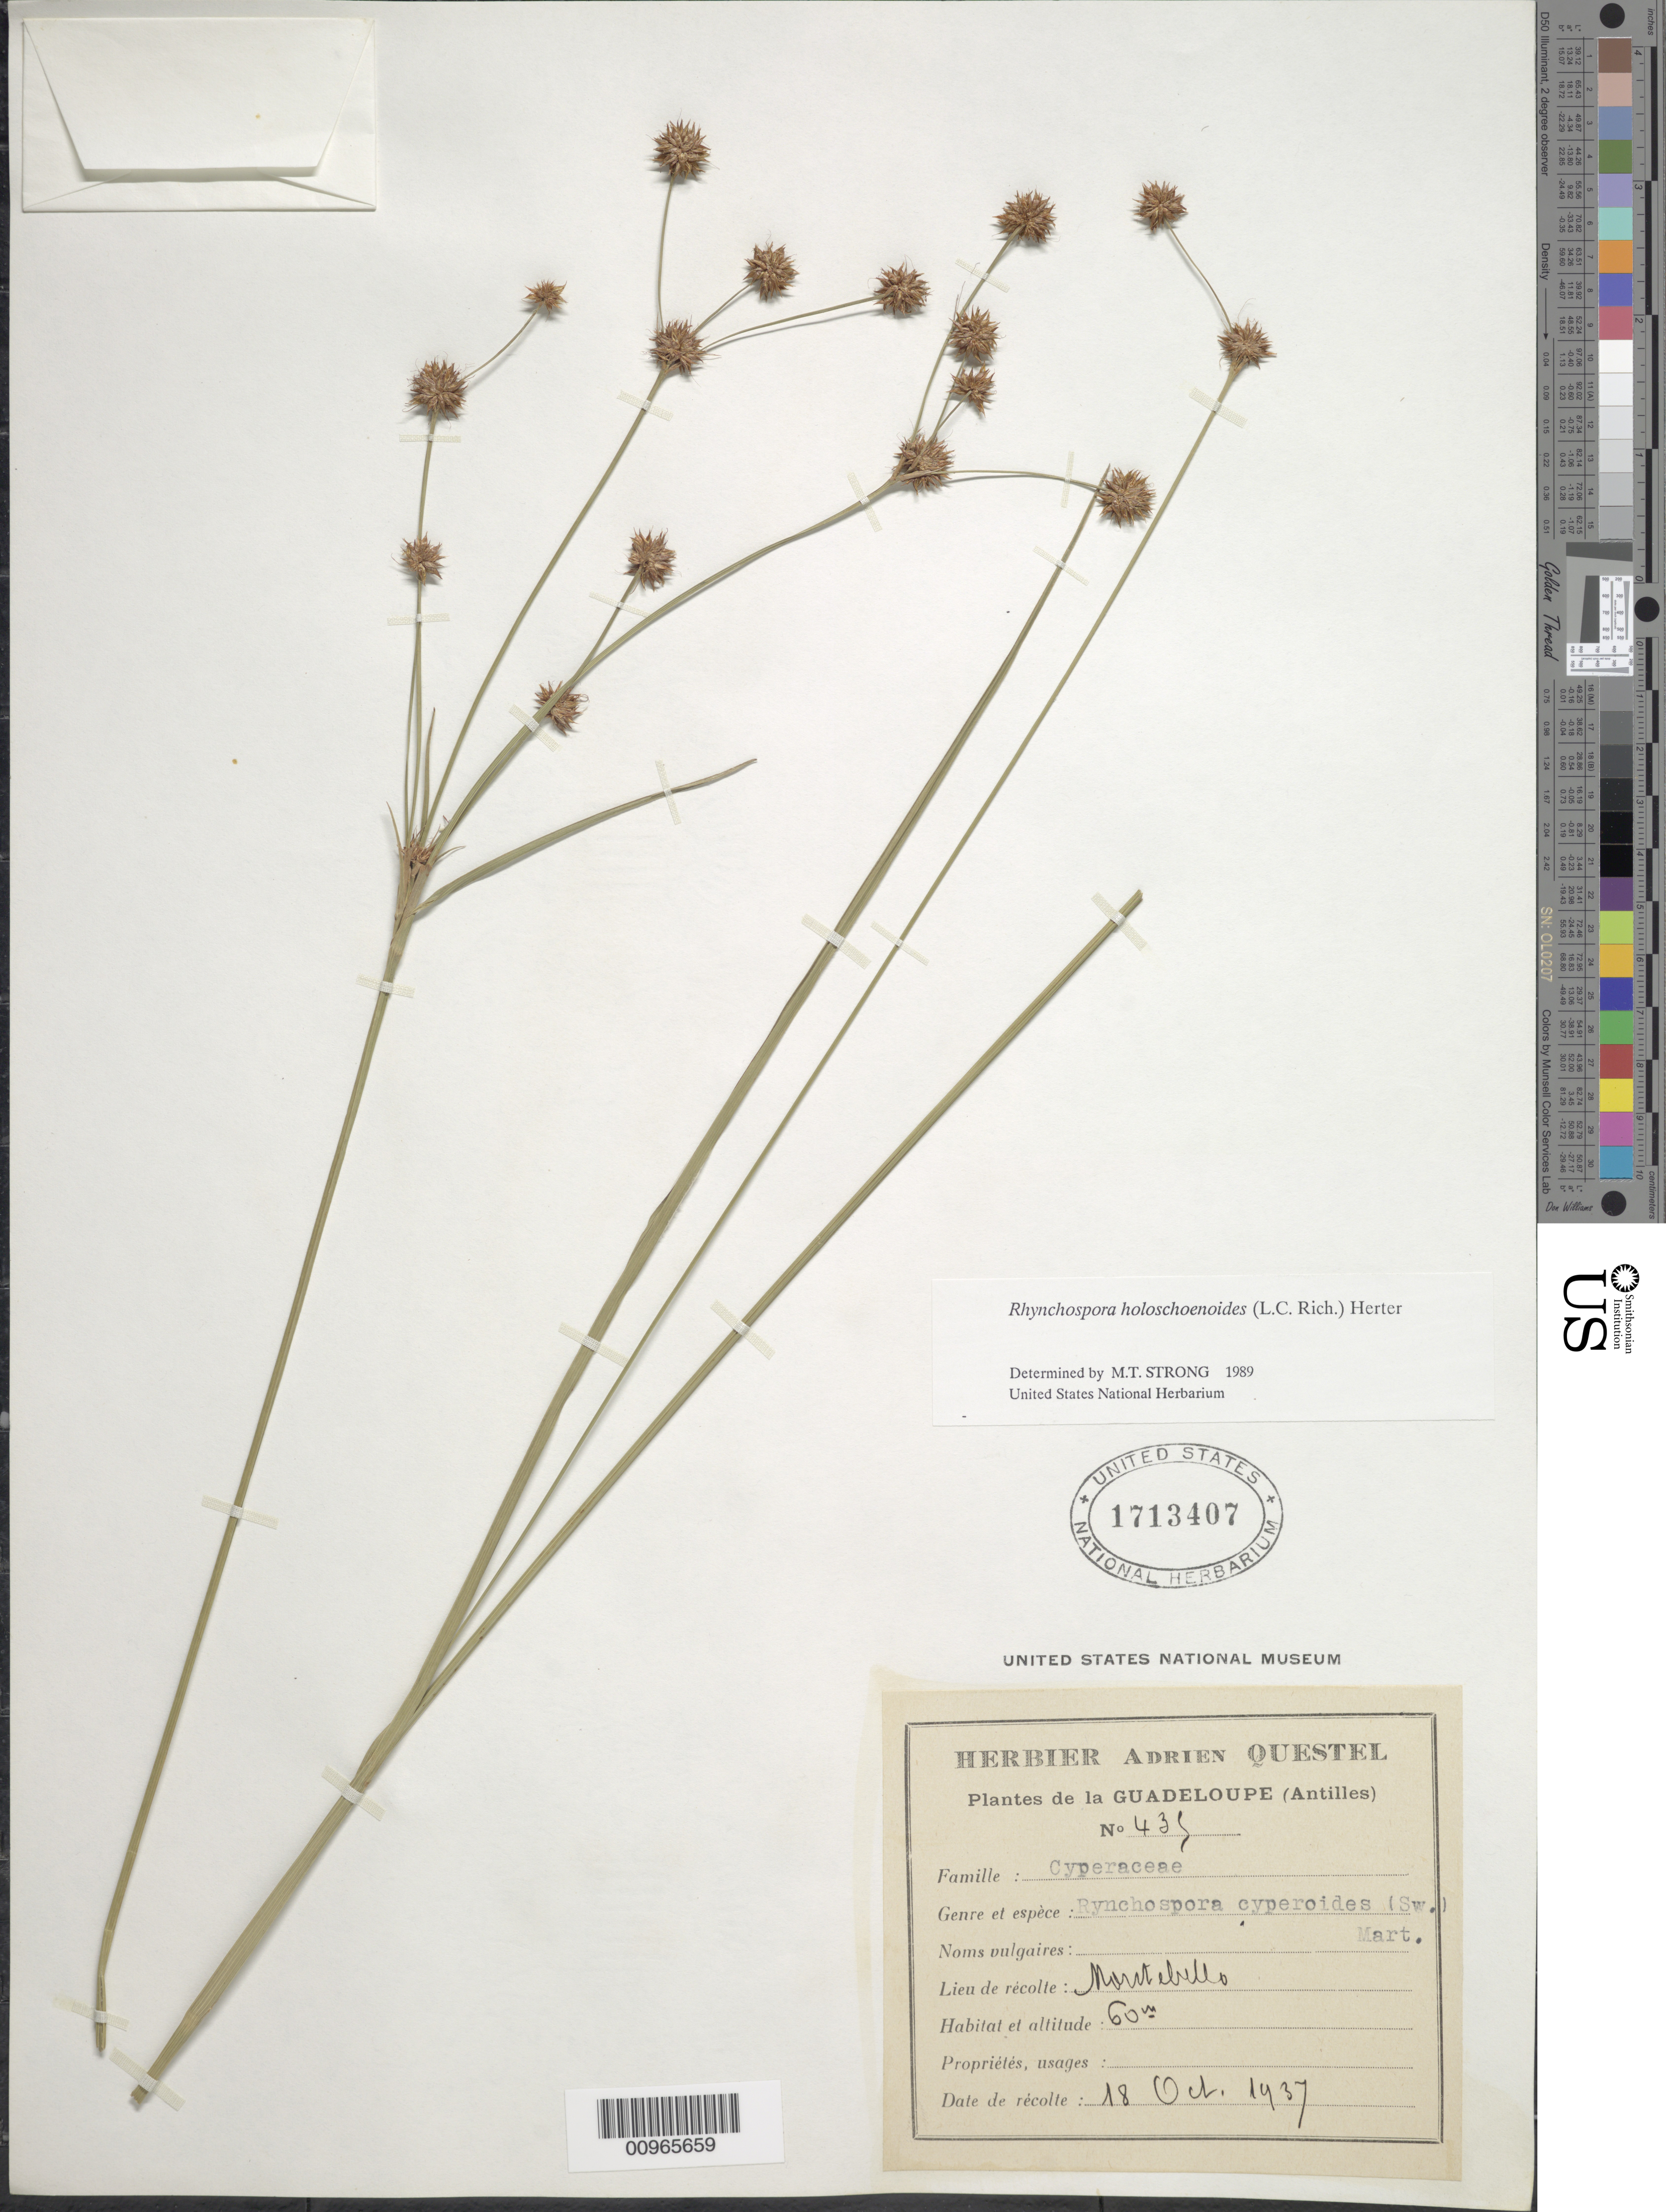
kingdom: Plantae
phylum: Tracheophyta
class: Liliopsida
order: Poales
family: Cyperaceae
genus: Rhynchospora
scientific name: Rhynchospora holoschoenoides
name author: (Rich.) Herter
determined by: Strong, M. T., (US), Smithsonian Institution - National Museum of Natural History (UNITED STATES)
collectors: A. Questel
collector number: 435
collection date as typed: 18 Oct 1937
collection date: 1937-10-18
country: Guadeloupe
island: Basse Terre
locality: Monte Bello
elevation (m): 60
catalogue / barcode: US 1713407